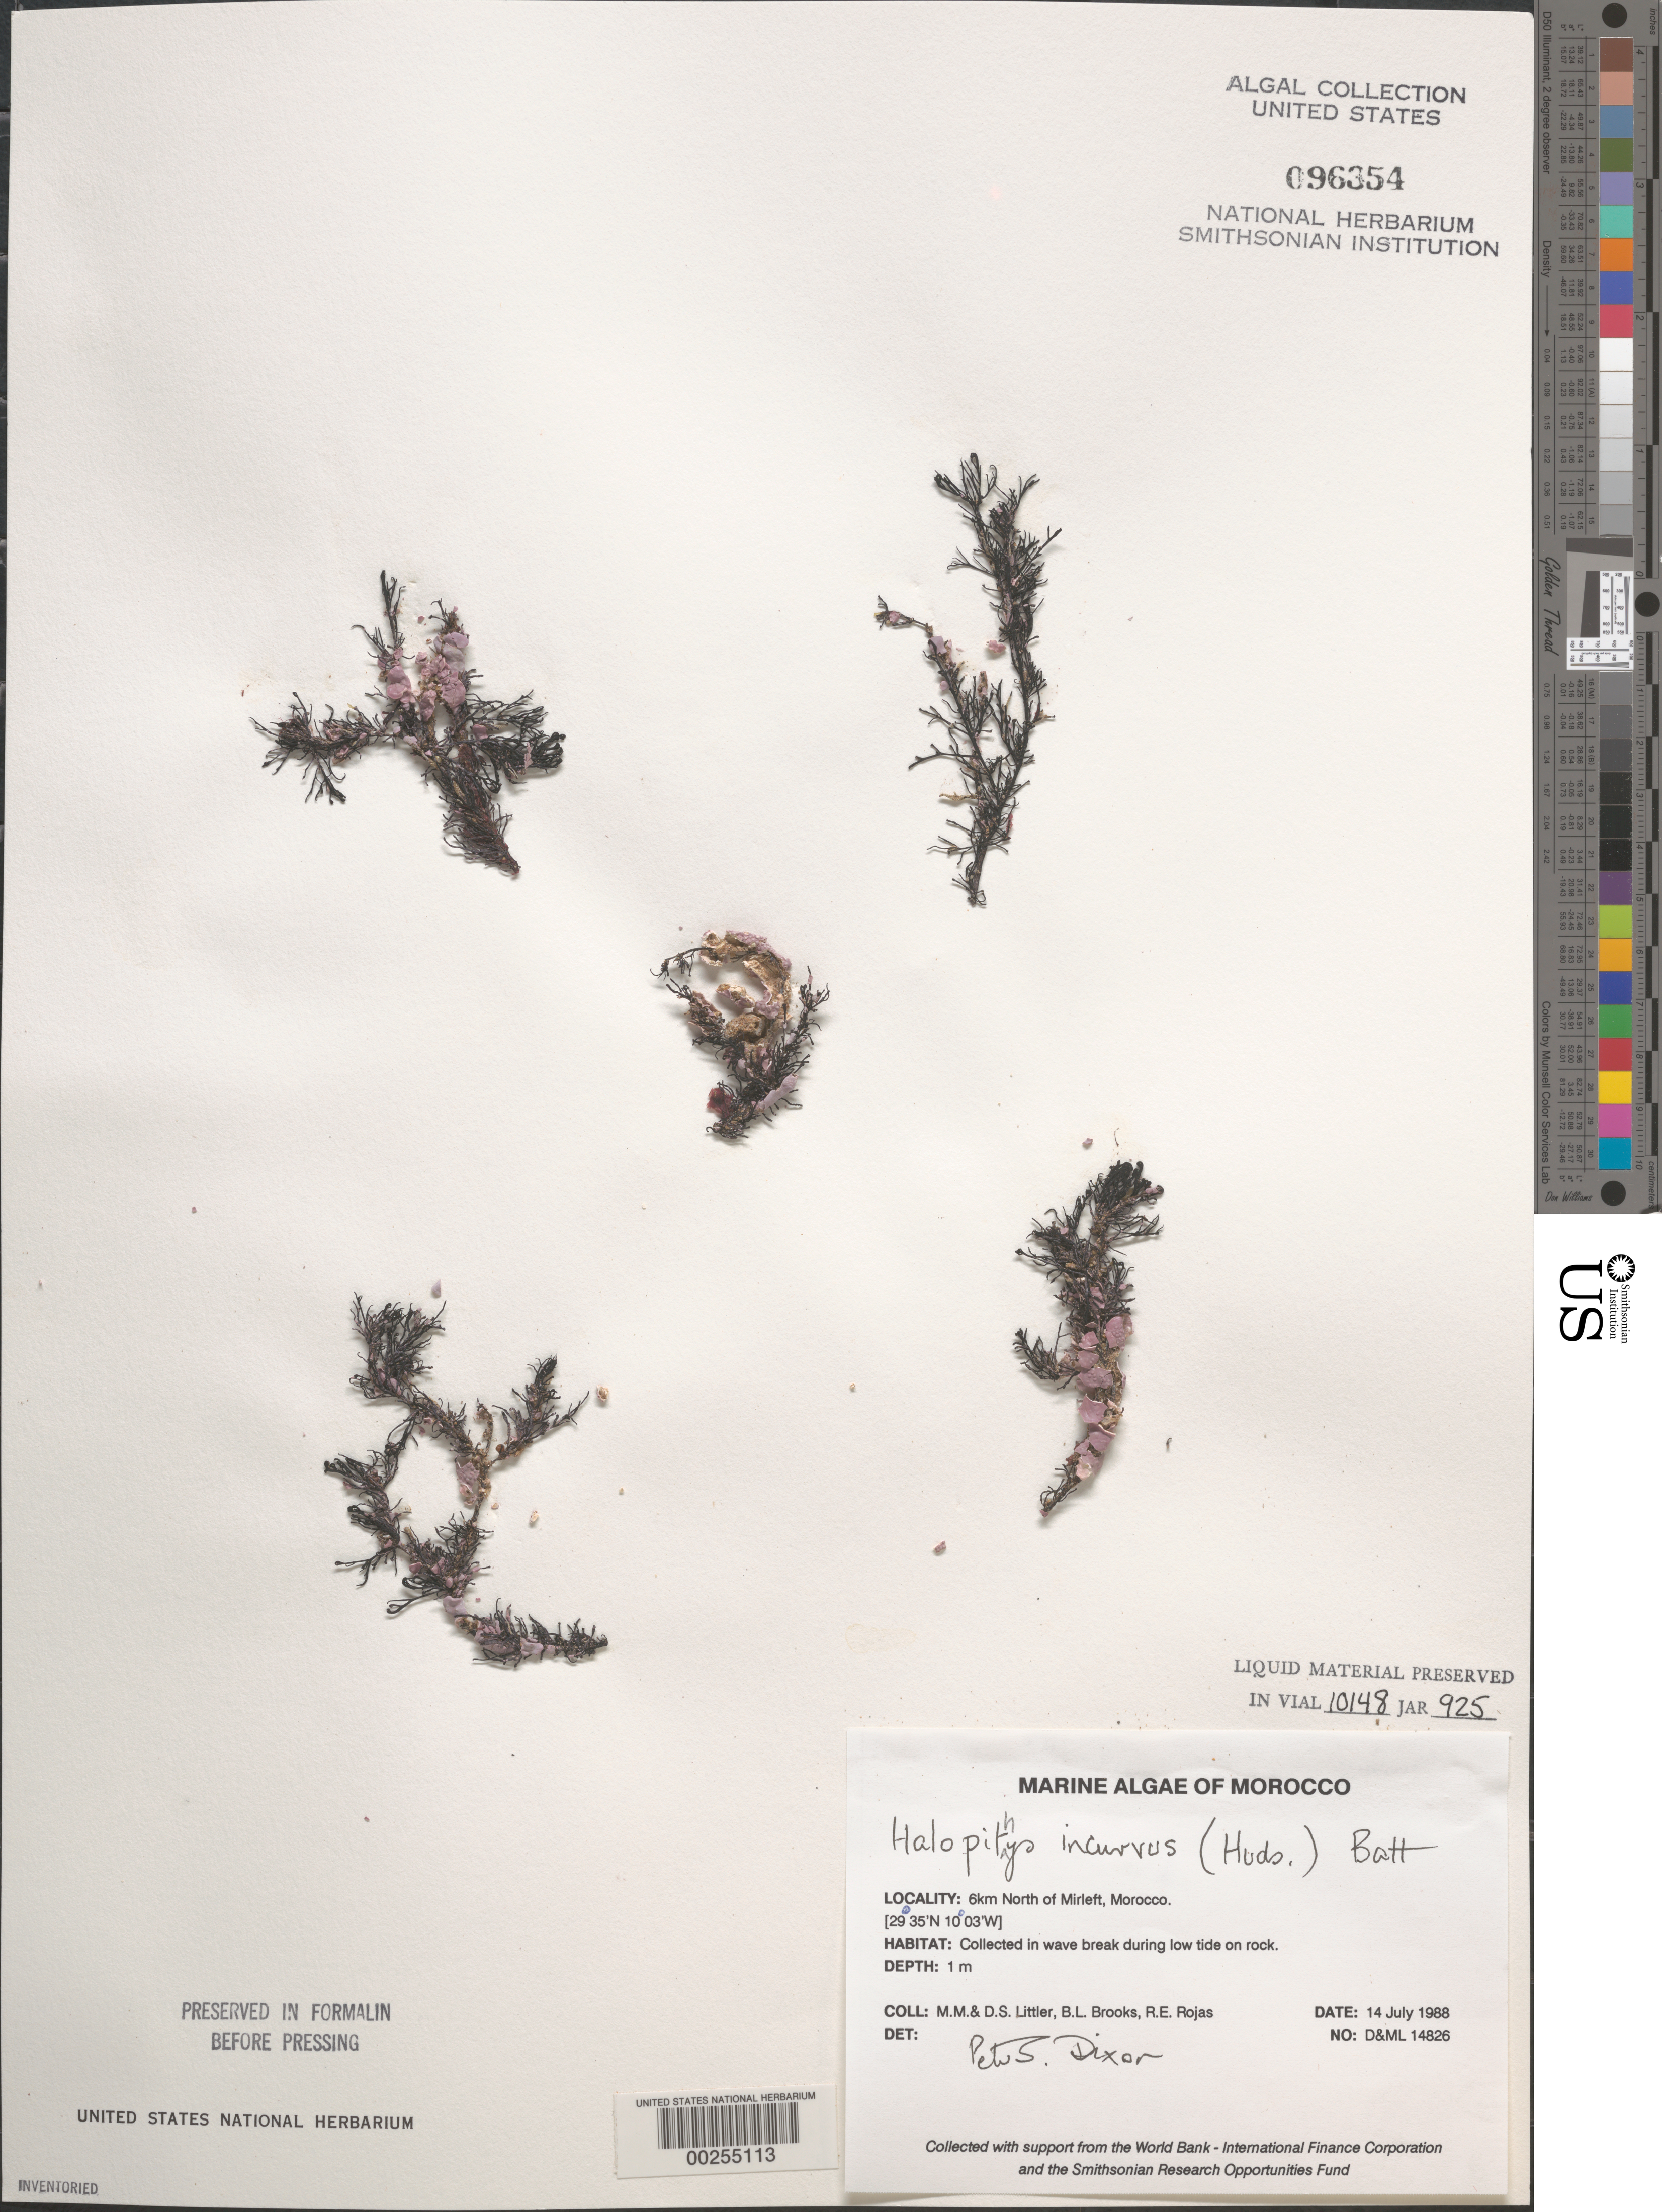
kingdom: Plantae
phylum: Rhodophyta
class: Florideophyceae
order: Ceramiales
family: Rhodomelaceae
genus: Halopithys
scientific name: Halopithys incurvus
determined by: Dixon, P. S.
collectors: M. M. Littler, D. S. Littler, B. Brooks & R. Rojas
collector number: D&ML 14826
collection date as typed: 14 Jul 1988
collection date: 1988-07-14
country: Morocco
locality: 6 km north of Mirleft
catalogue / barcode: US 96354